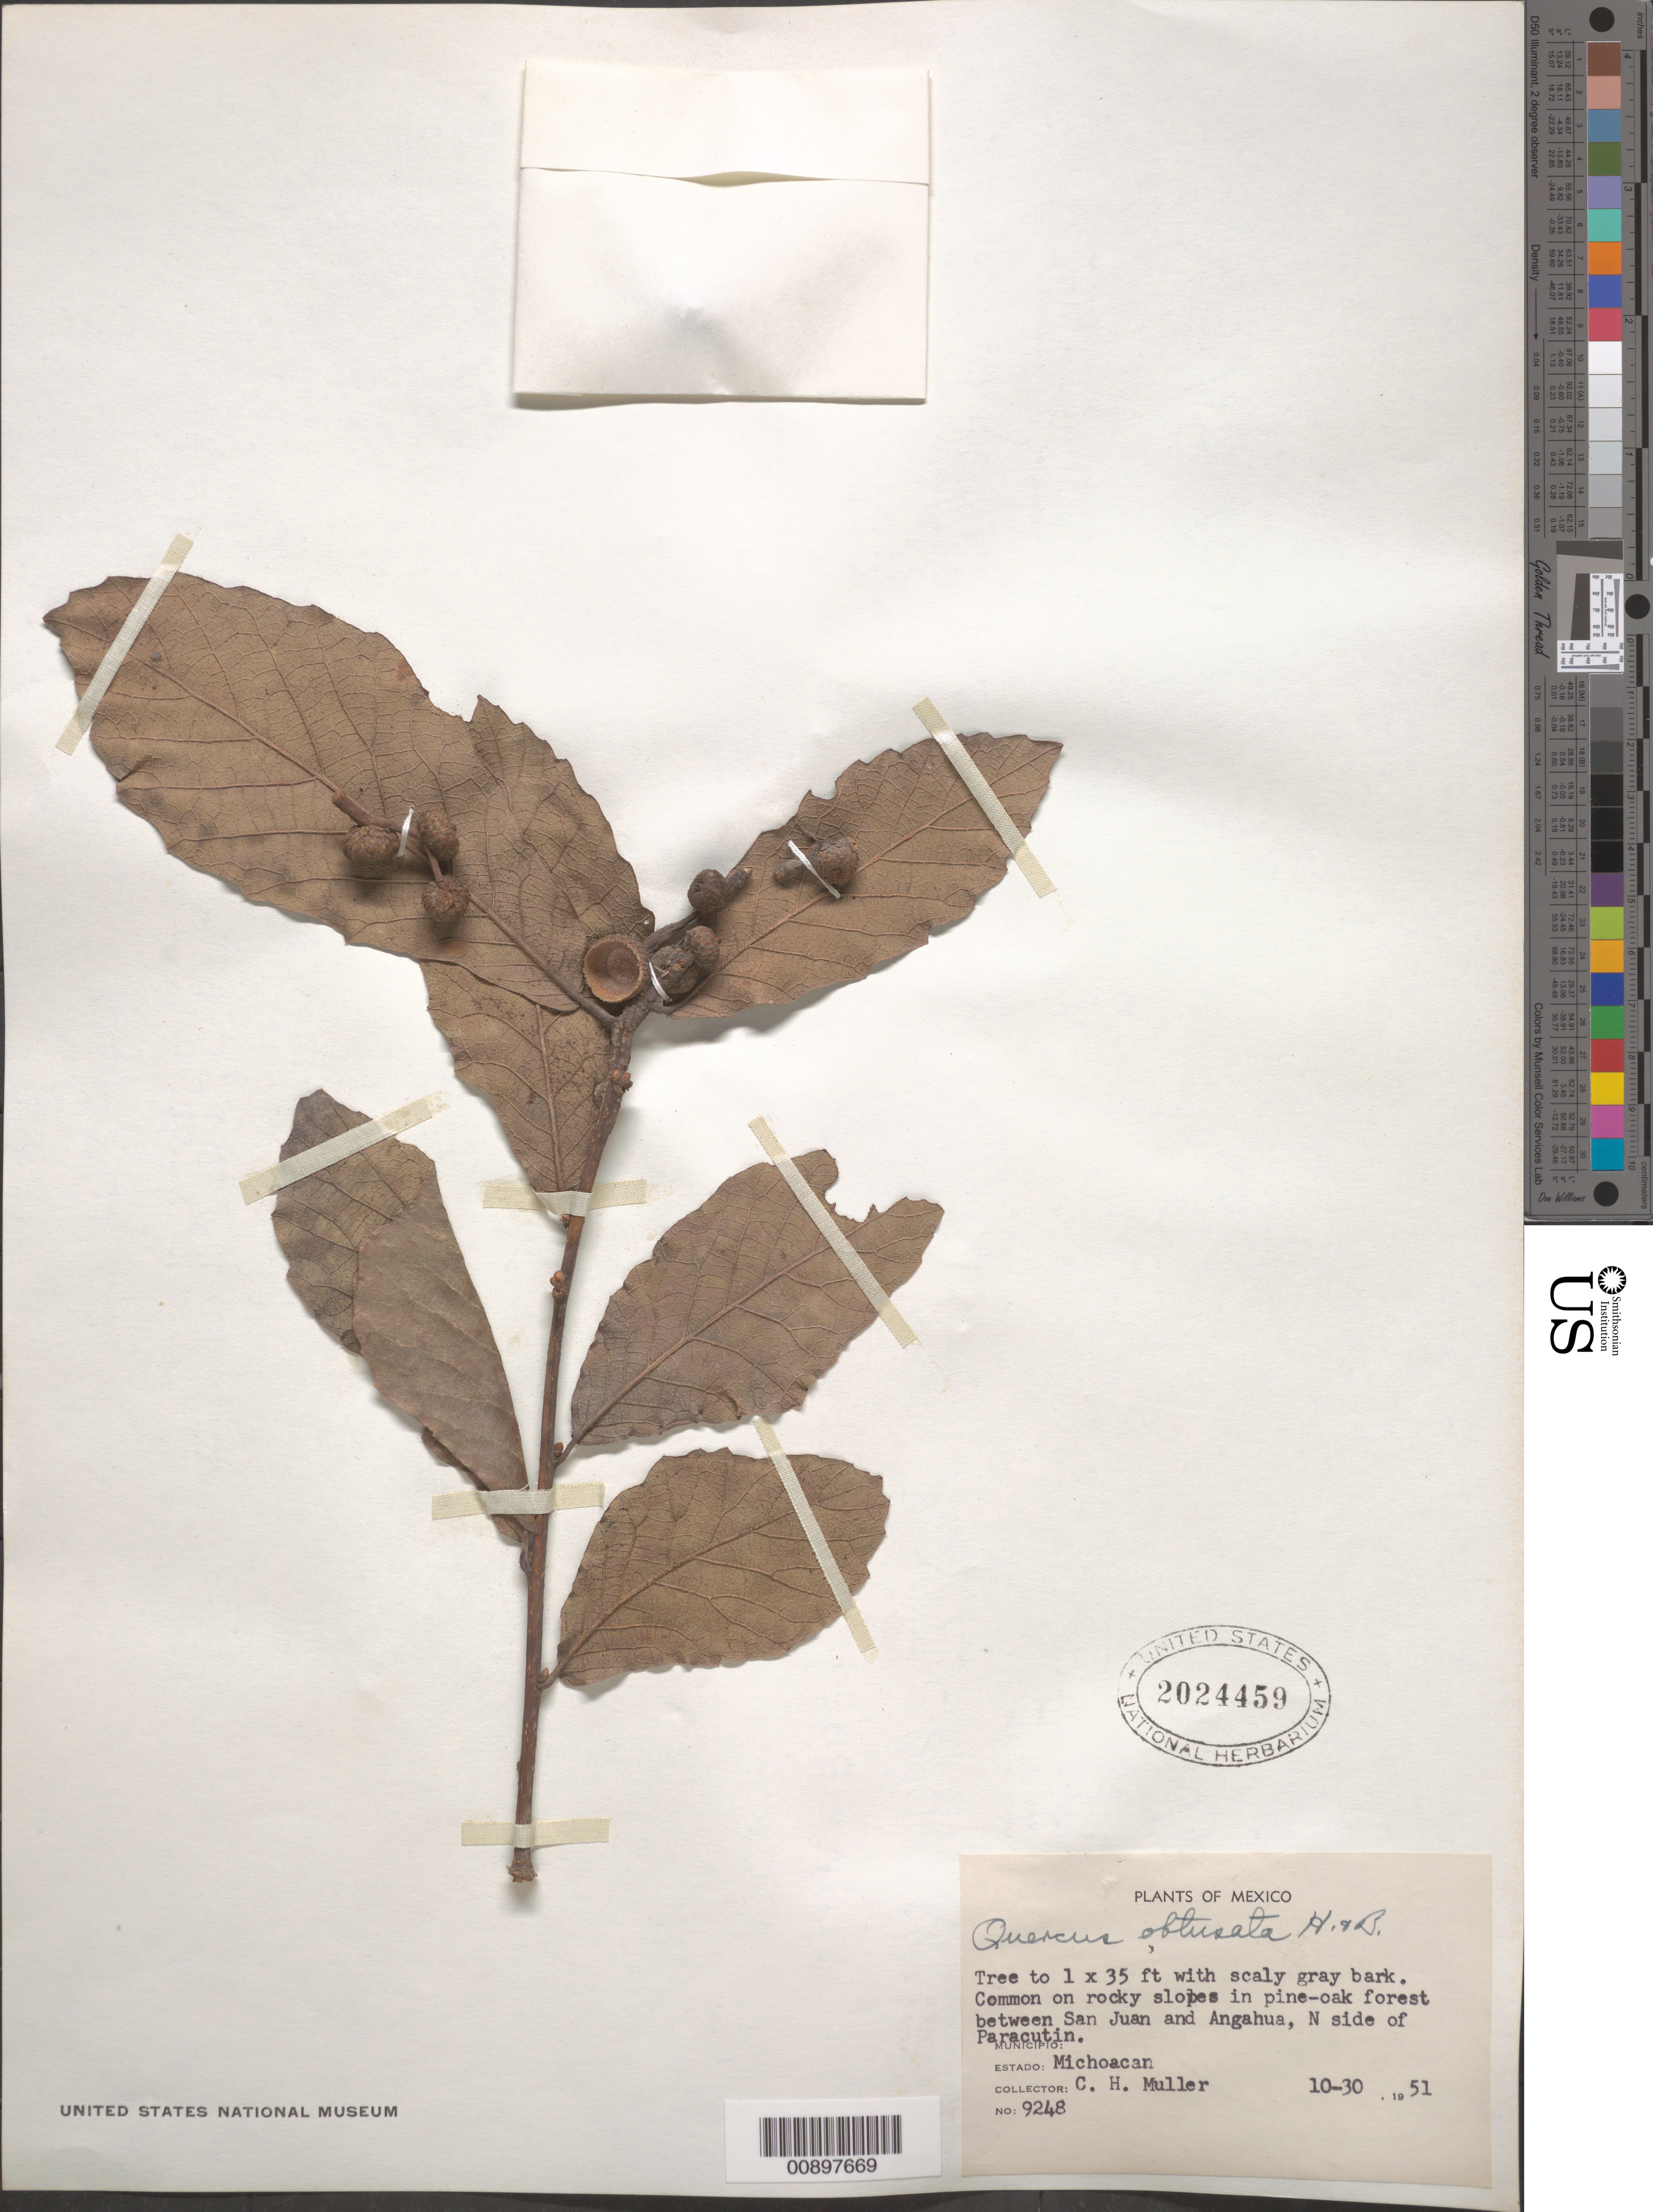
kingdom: Plantae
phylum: Tracheophyta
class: Magnoliopsida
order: Fagales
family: Fagaceae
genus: Quercus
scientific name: Quercus obtusata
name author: Humb. & Bonpl.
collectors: C. H. Muller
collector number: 9248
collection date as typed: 30 Oct 1951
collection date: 1951-10-30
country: Mexico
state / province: Michoacán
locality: Between San Juan and Angahua, N side of Paracutin. Estado de Michoacán.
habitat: Common on rocky slopes in pine-oak forest.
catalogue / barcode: US 2024459